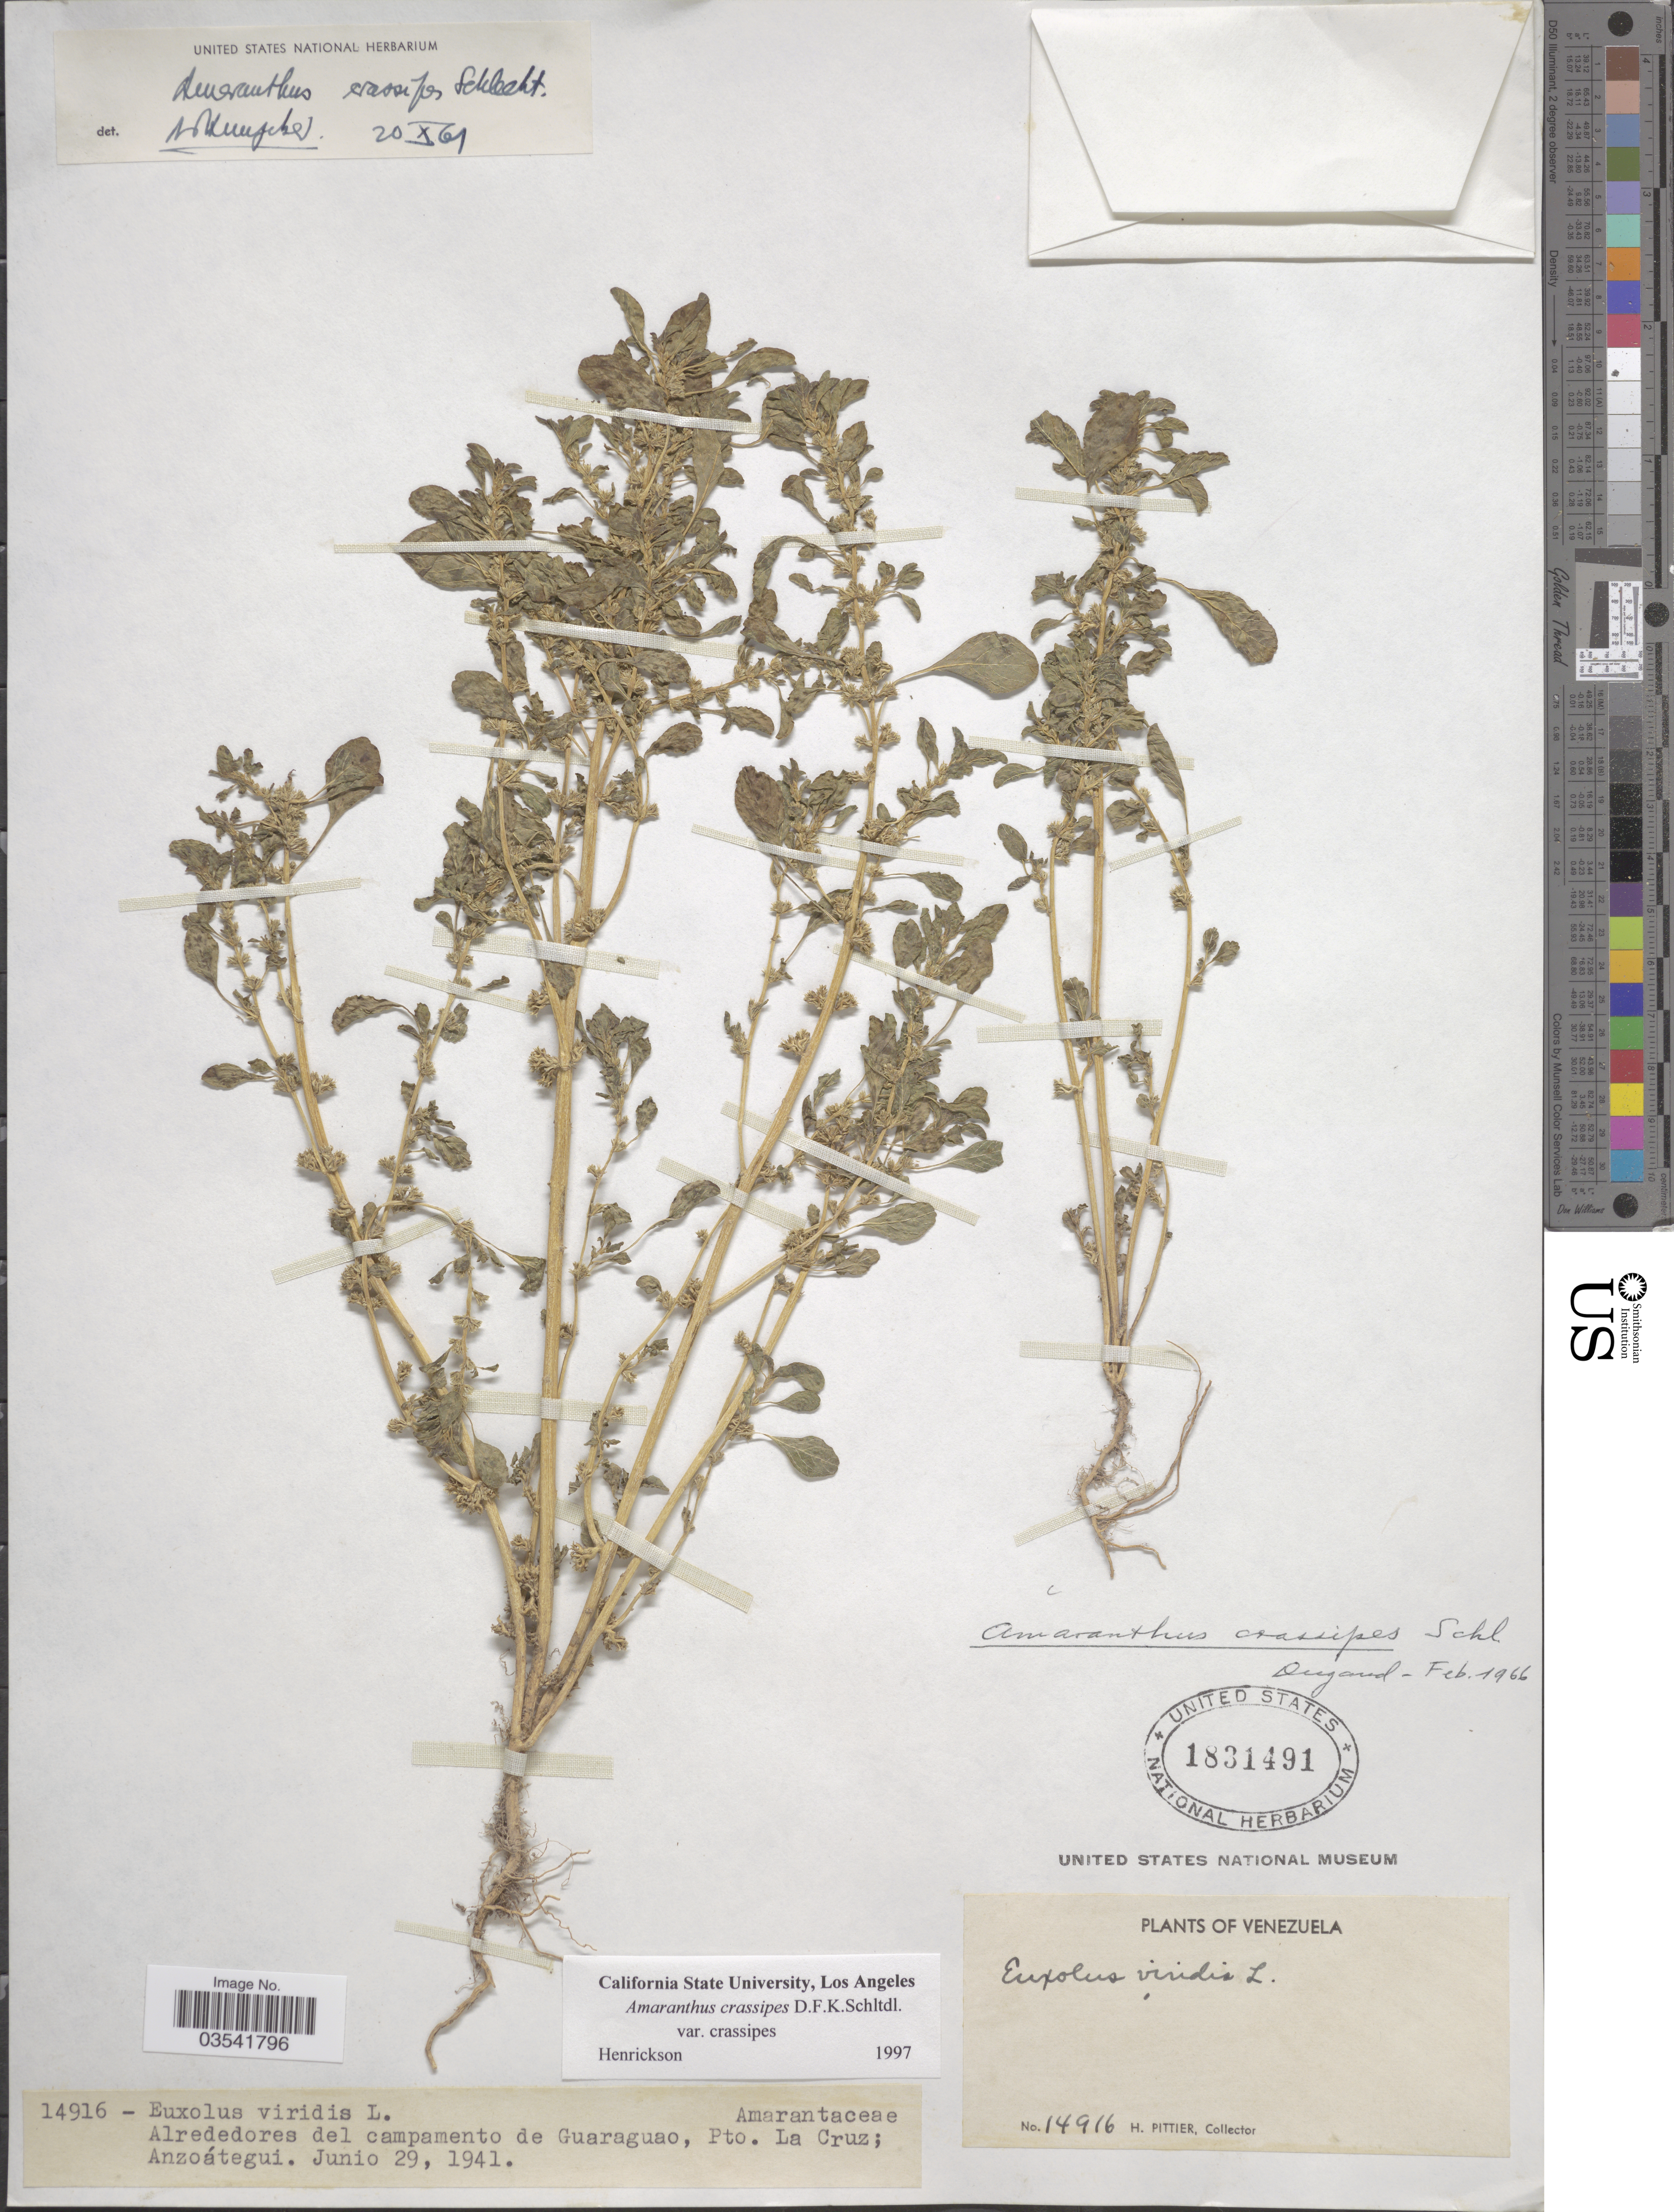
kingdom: Plantae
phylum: Tracheophyta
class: Magnoliopsida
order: Caryophyllales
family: Amaranthaceae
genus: Amaranthus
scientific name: Amaranthus crassipes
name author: Schltdl.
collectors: H. F. Pittier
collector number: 14916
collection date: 1941-06-29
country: Venezuela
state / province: Anzoategui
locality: Alrededores del campamento de Guaraguao, Pto. La Cruz.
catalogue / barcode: US 1831491